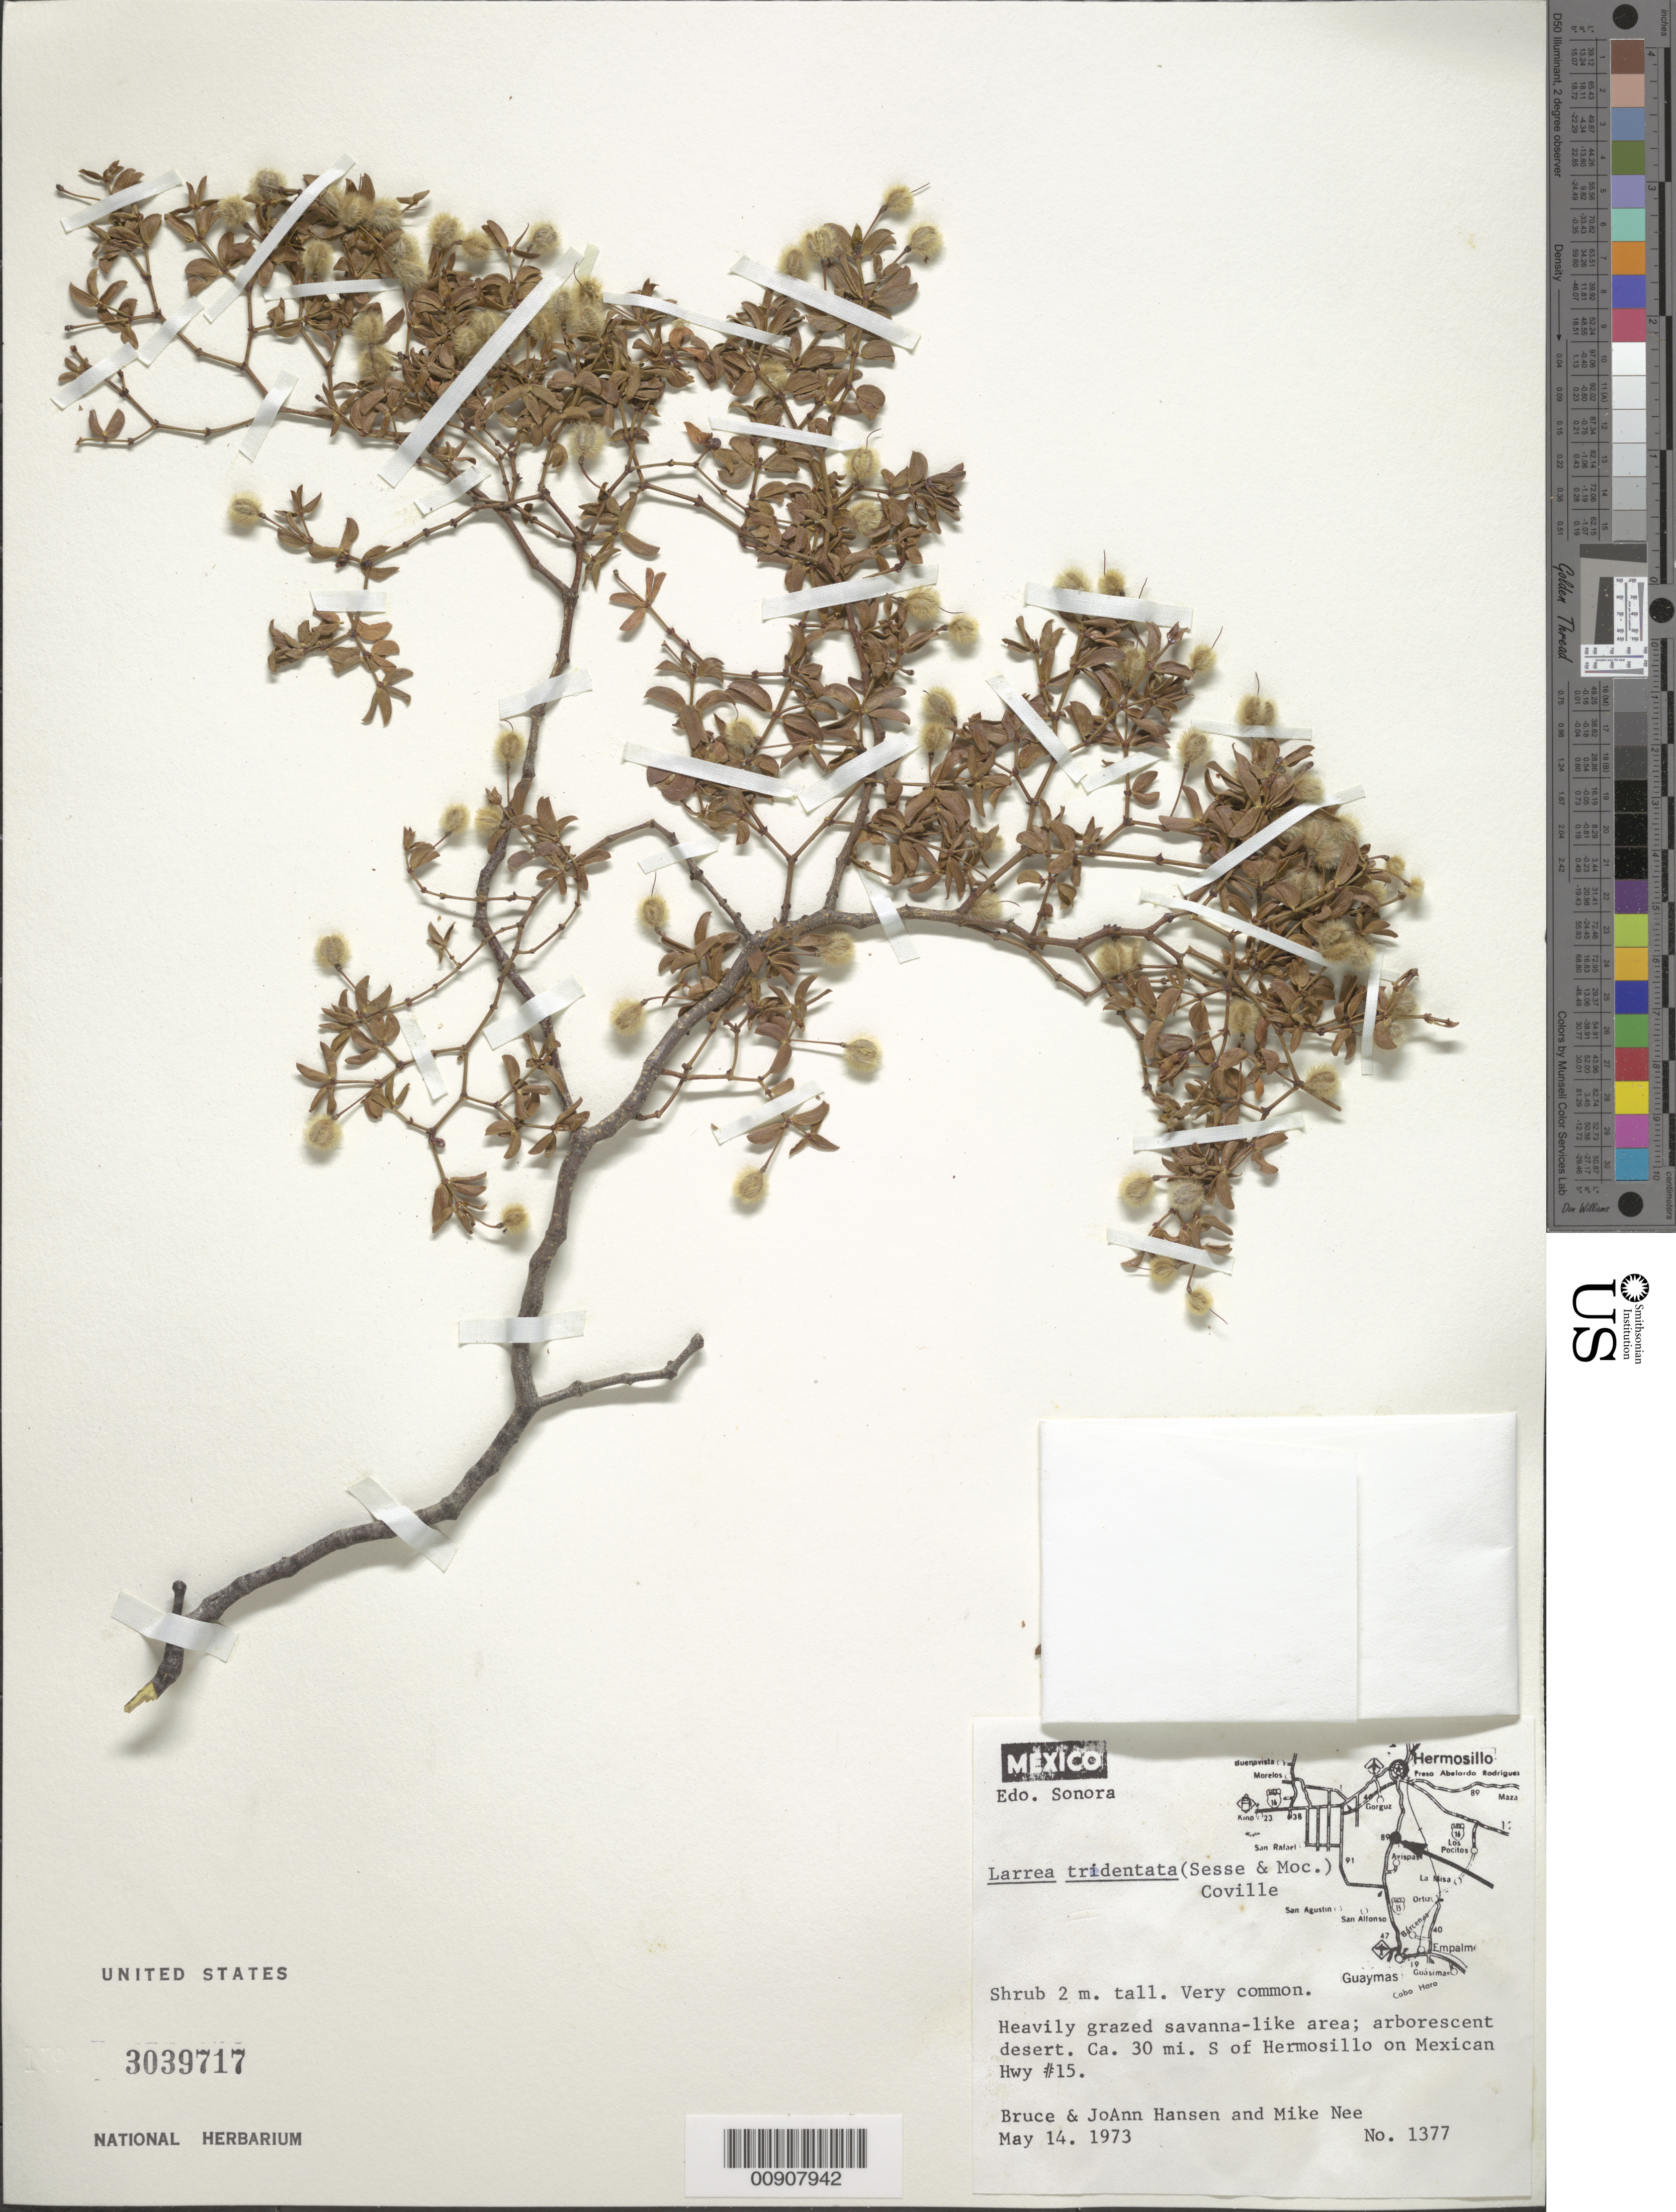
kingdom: Plantae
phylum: Tracheophyta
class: Magnoliopsida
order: Zygophyllales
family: Zygophyllaceae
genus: Larrea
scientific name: Larrea tridentata var. tridentata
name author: (Sessé & Moc. ex DC.) Coville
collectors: B. Hansen, J. Hansen & M. Nee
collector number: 1377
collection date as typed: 14 May 1973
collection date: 1973-05-14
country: Mexico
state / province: Sonora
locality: Edo. Sonora: Ca. 30 mi. S of Hermosillo on Mexican Hwy #15.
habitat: Heavily grazed savanna-like area; arborescent desert.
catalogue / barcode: US 3039717